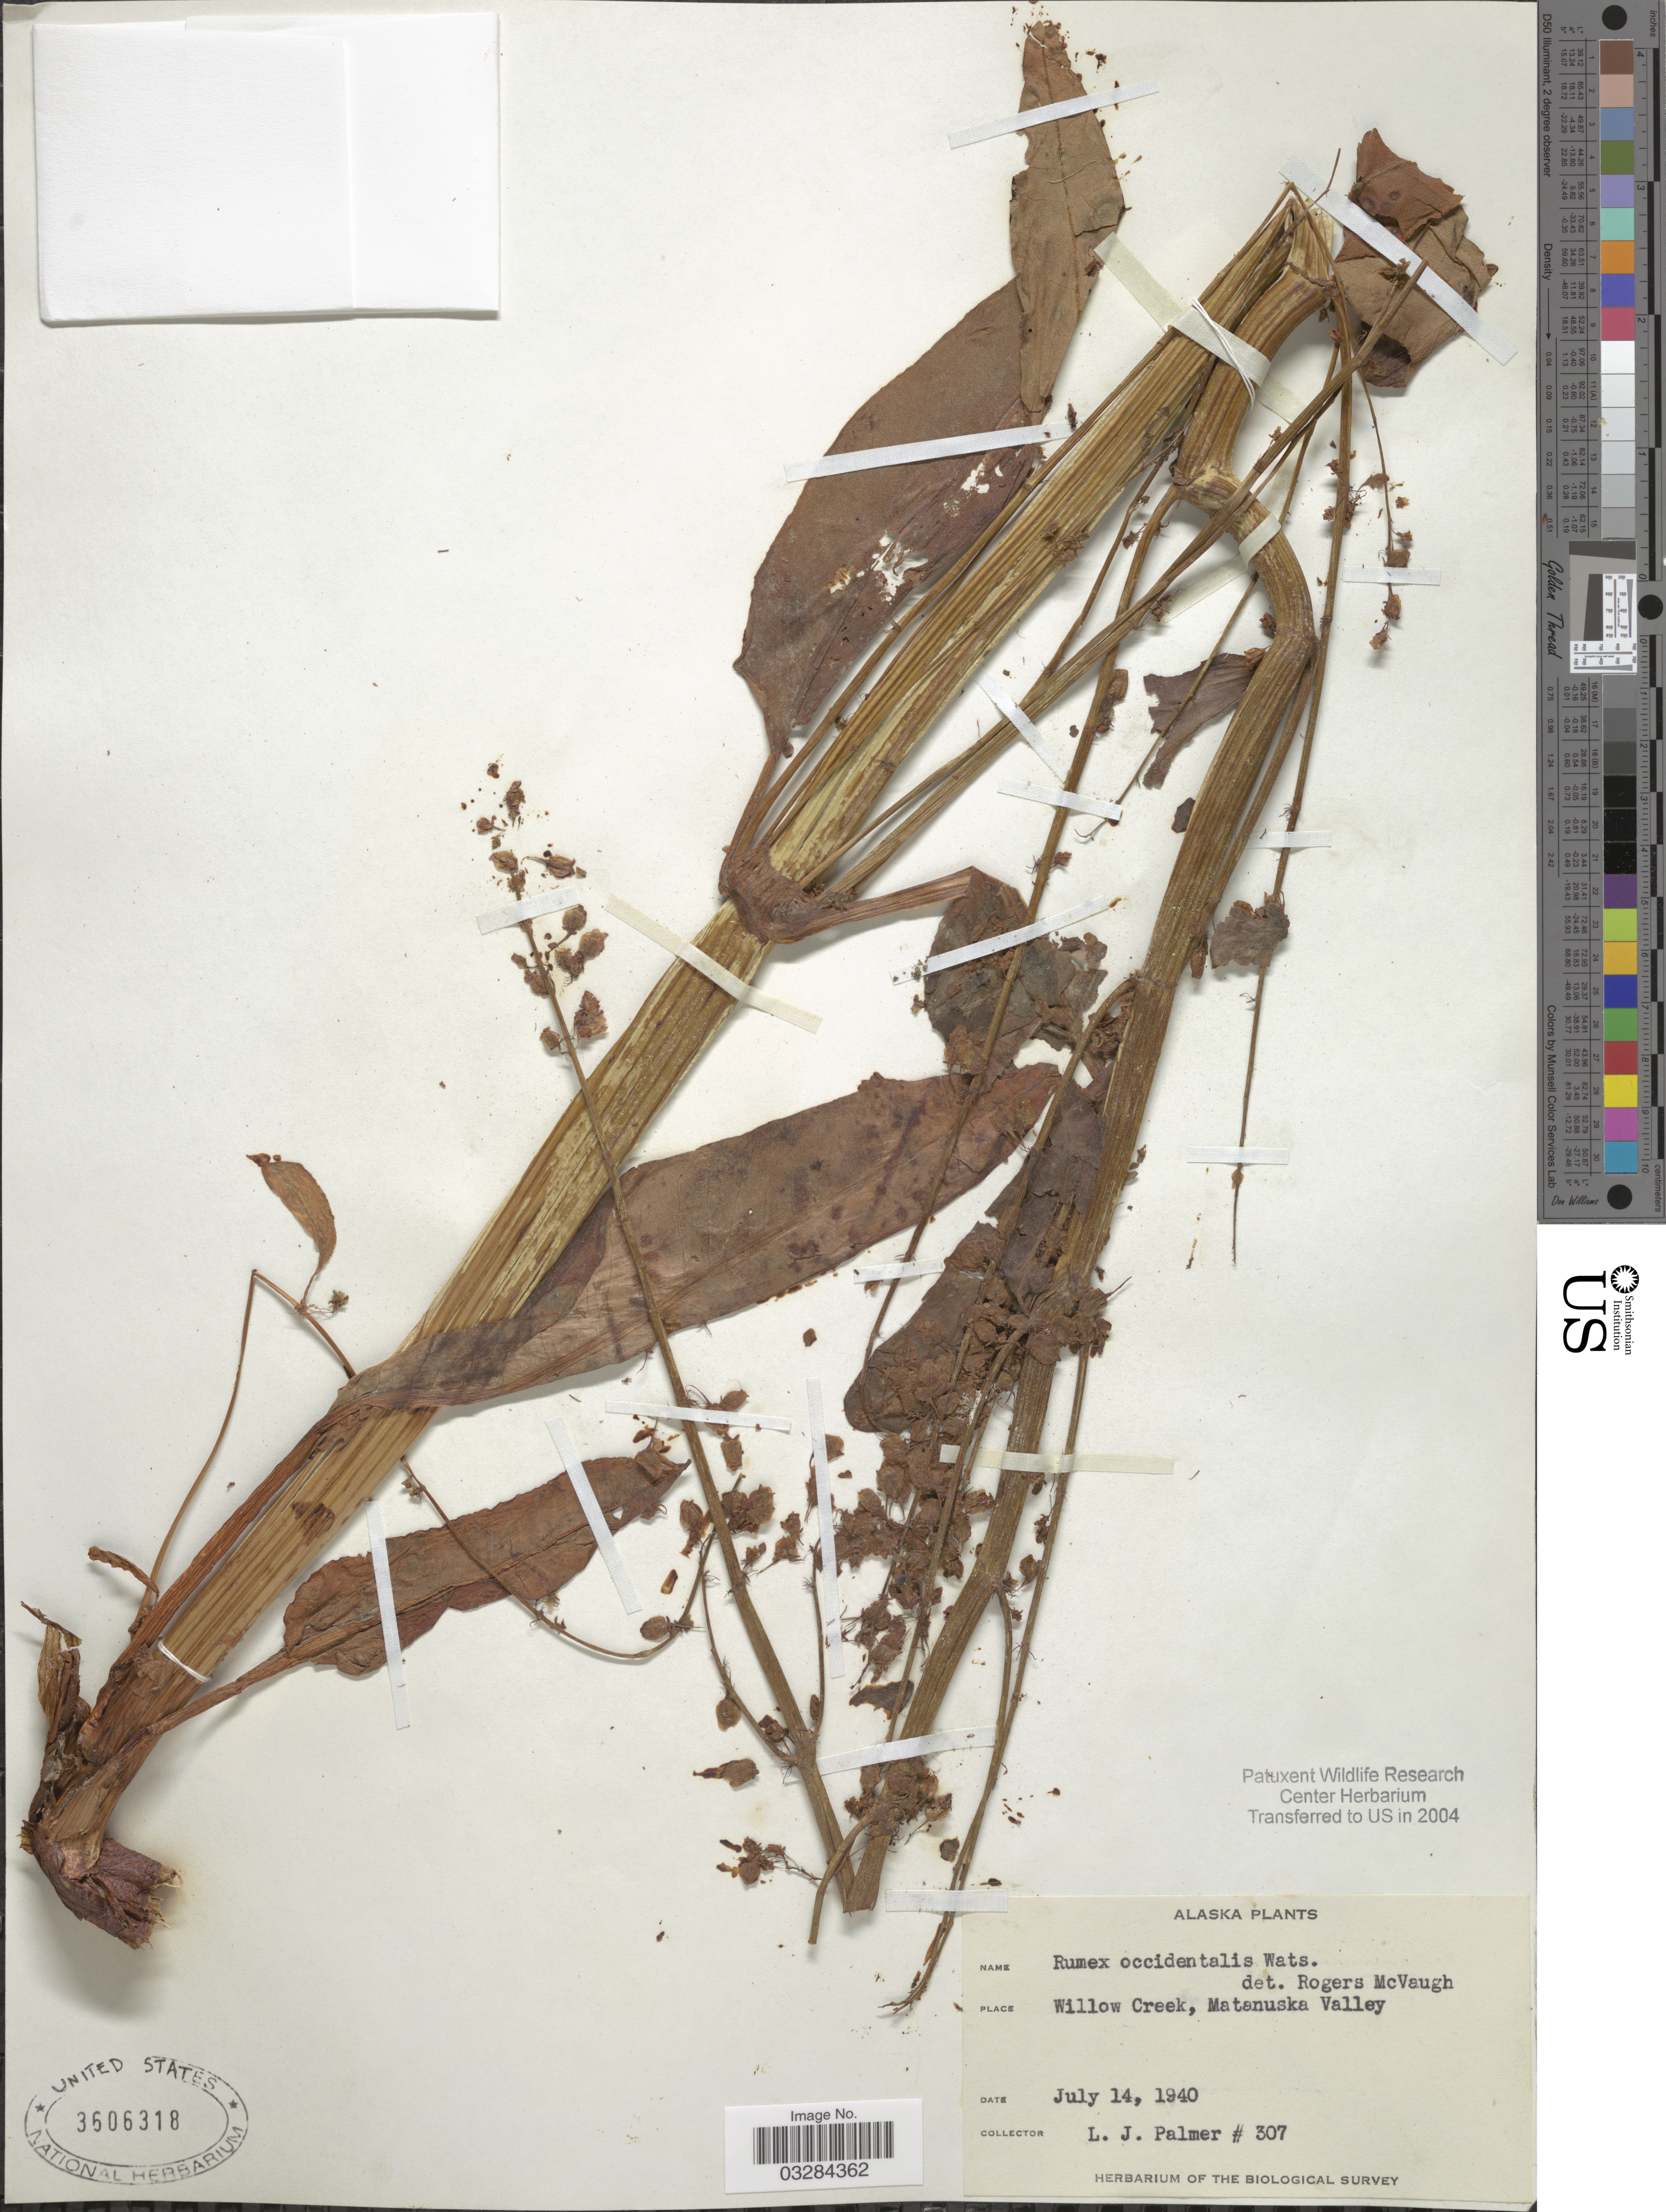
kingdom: Plantae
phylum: Tracheophyta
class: Magnoliopsida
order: Caryophyllales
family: Polygonaceae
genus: Rumex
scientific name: Rumex occidentalis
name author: S. Watson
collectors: L. J. Palmer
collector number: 307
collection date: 1940-07-14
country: United States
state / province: Alaska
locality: Willow Creek, Matanuska Valley.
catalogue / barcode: US 3606318